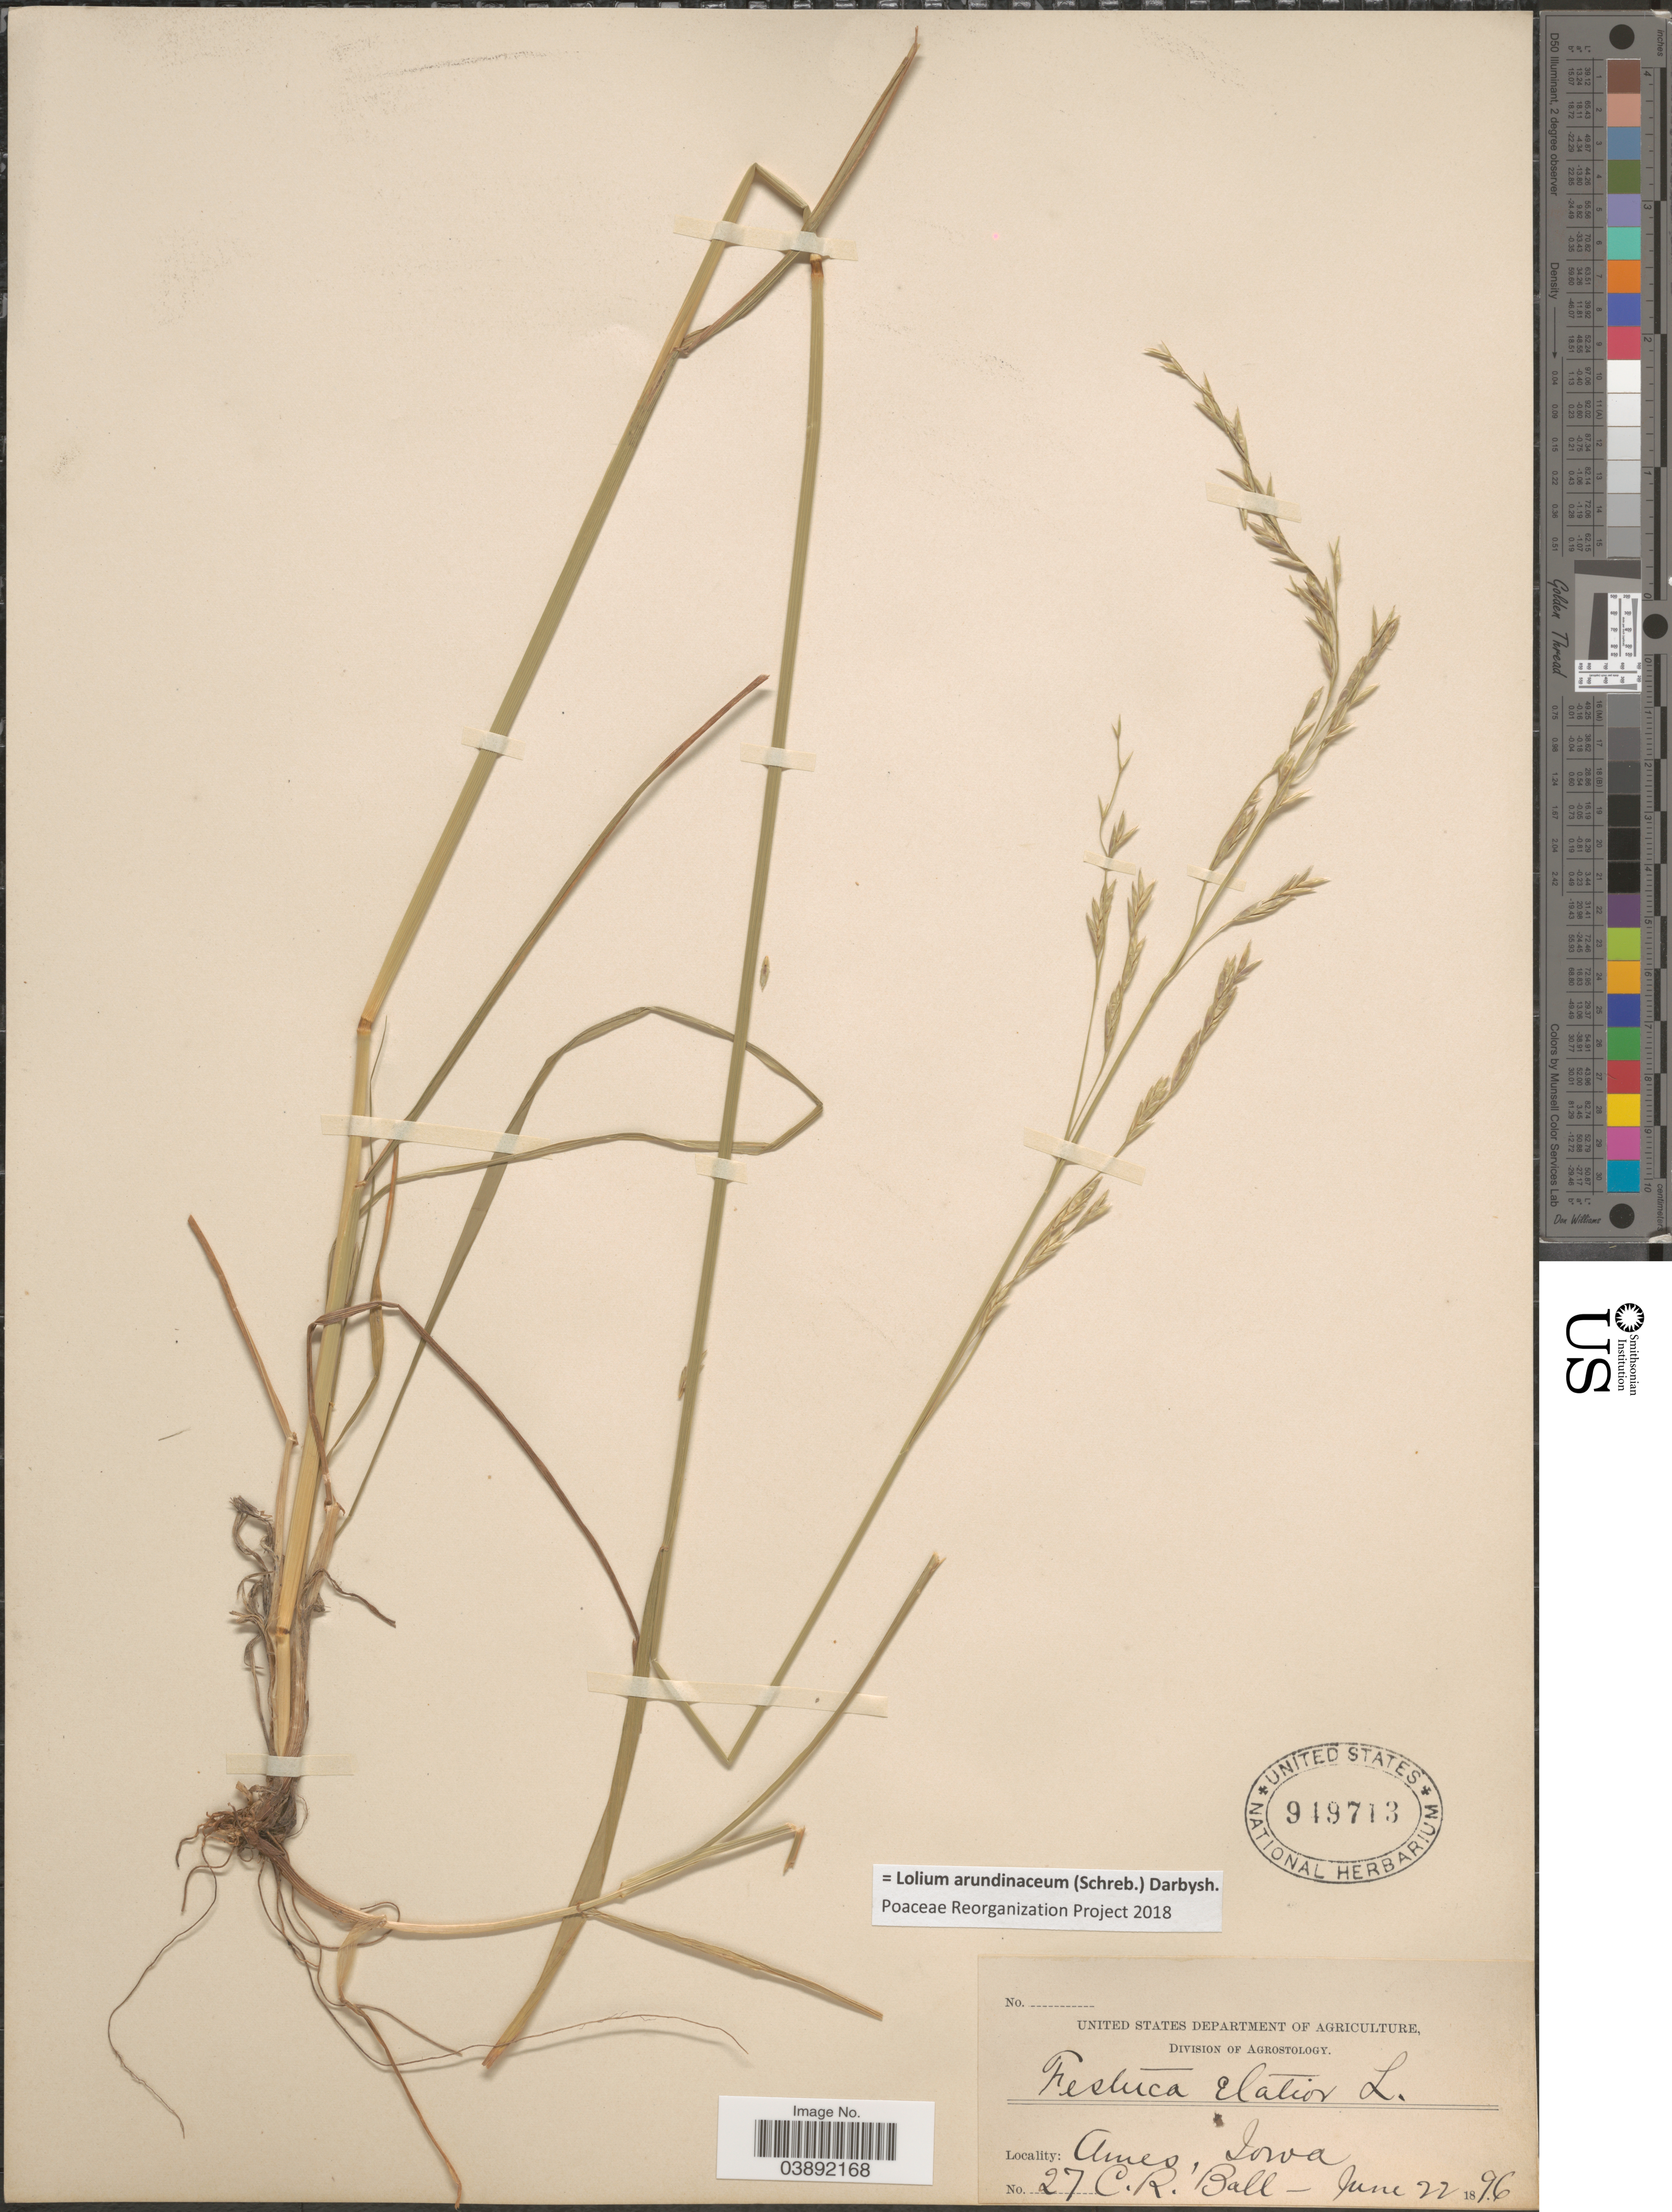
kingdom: Plantae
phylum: Tracheophyta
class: Liliopsida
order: Poales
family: Poaceae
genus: Lolium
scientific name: Lolium arundinaceum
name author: (Schreb.) Darbysh.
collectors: C. R. Ball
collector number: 27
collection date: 1896-06-22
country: United States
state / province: Iowa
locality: Ames.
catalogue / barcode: US 949713